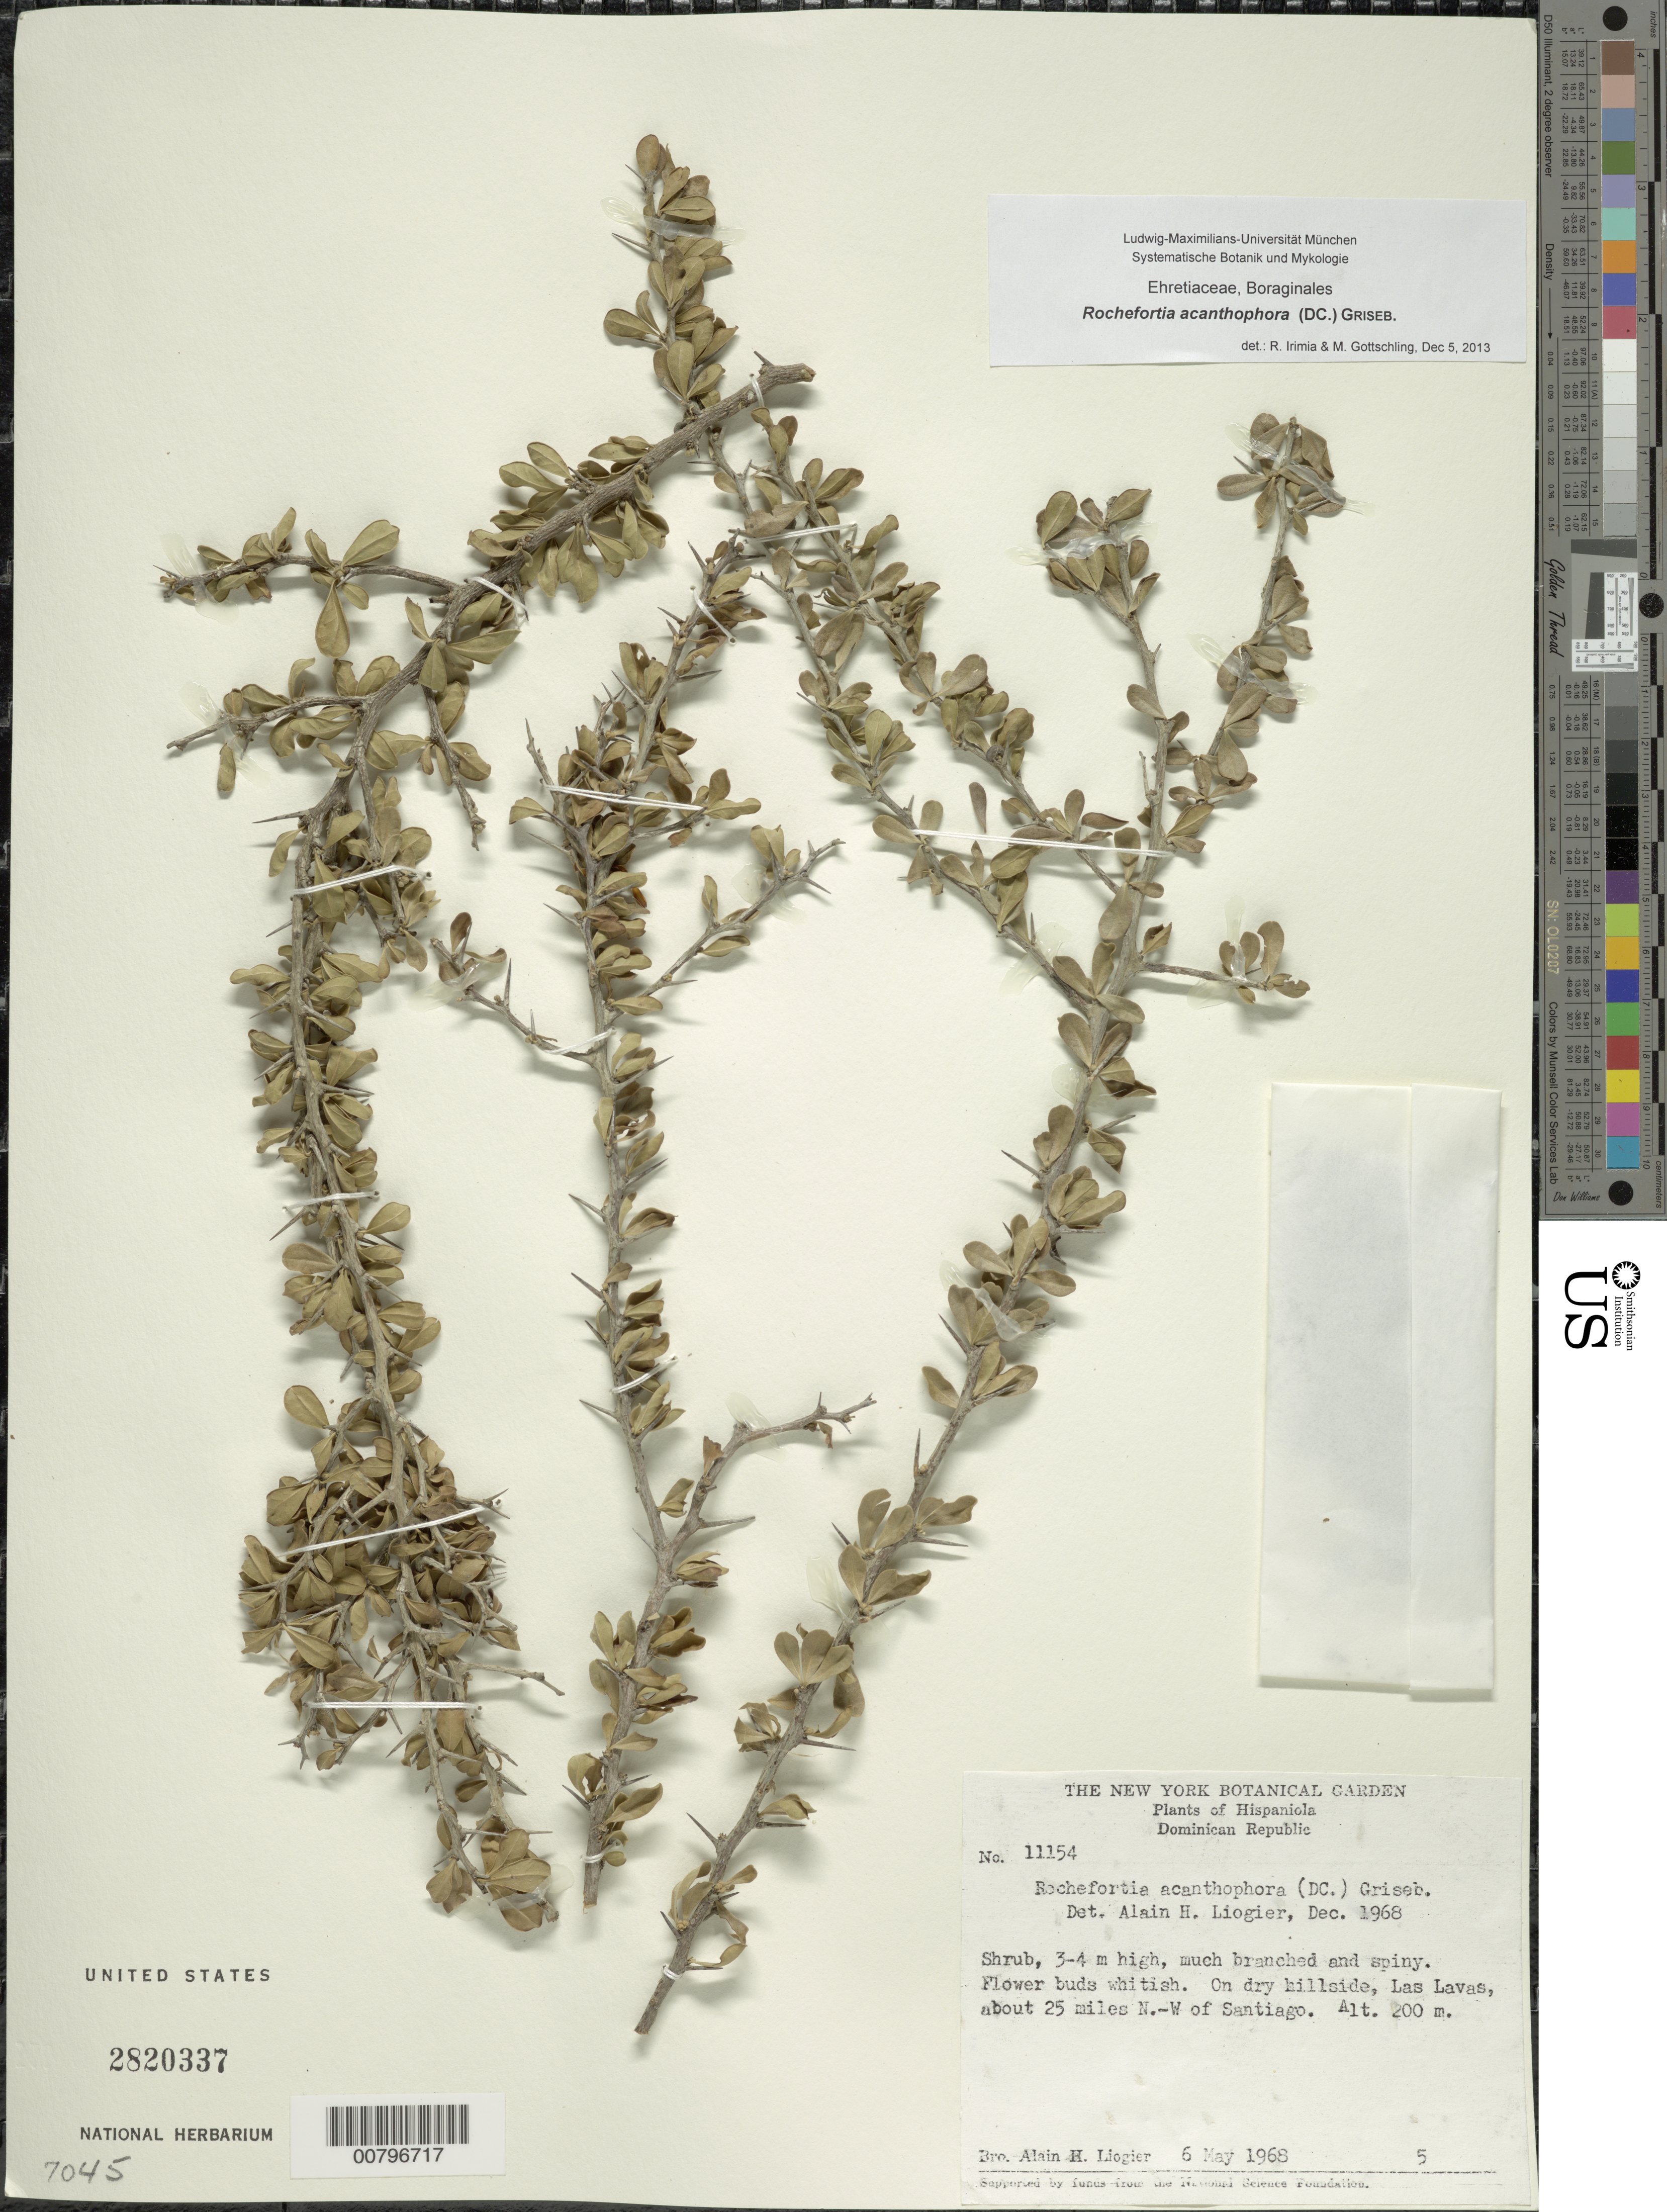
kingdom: Plantae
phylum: Tracheophyta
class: Magnoliopsida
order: Boraginales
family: Ehretiaceae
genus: Rochefortia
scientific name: Rochefortia acanthophora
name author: (DC.) Griseb.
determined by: Irimia, R.; Gottschling, M.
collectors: A. H. Liogier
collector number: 11154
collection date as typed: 06 May 1968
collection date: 1968-05-06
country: Dominican Republic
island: Hispaniola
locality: Las Lavas, about 25 miles N.-W. of Santiago.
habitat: On dry hillside.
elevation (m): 200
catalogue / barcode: US 2820337